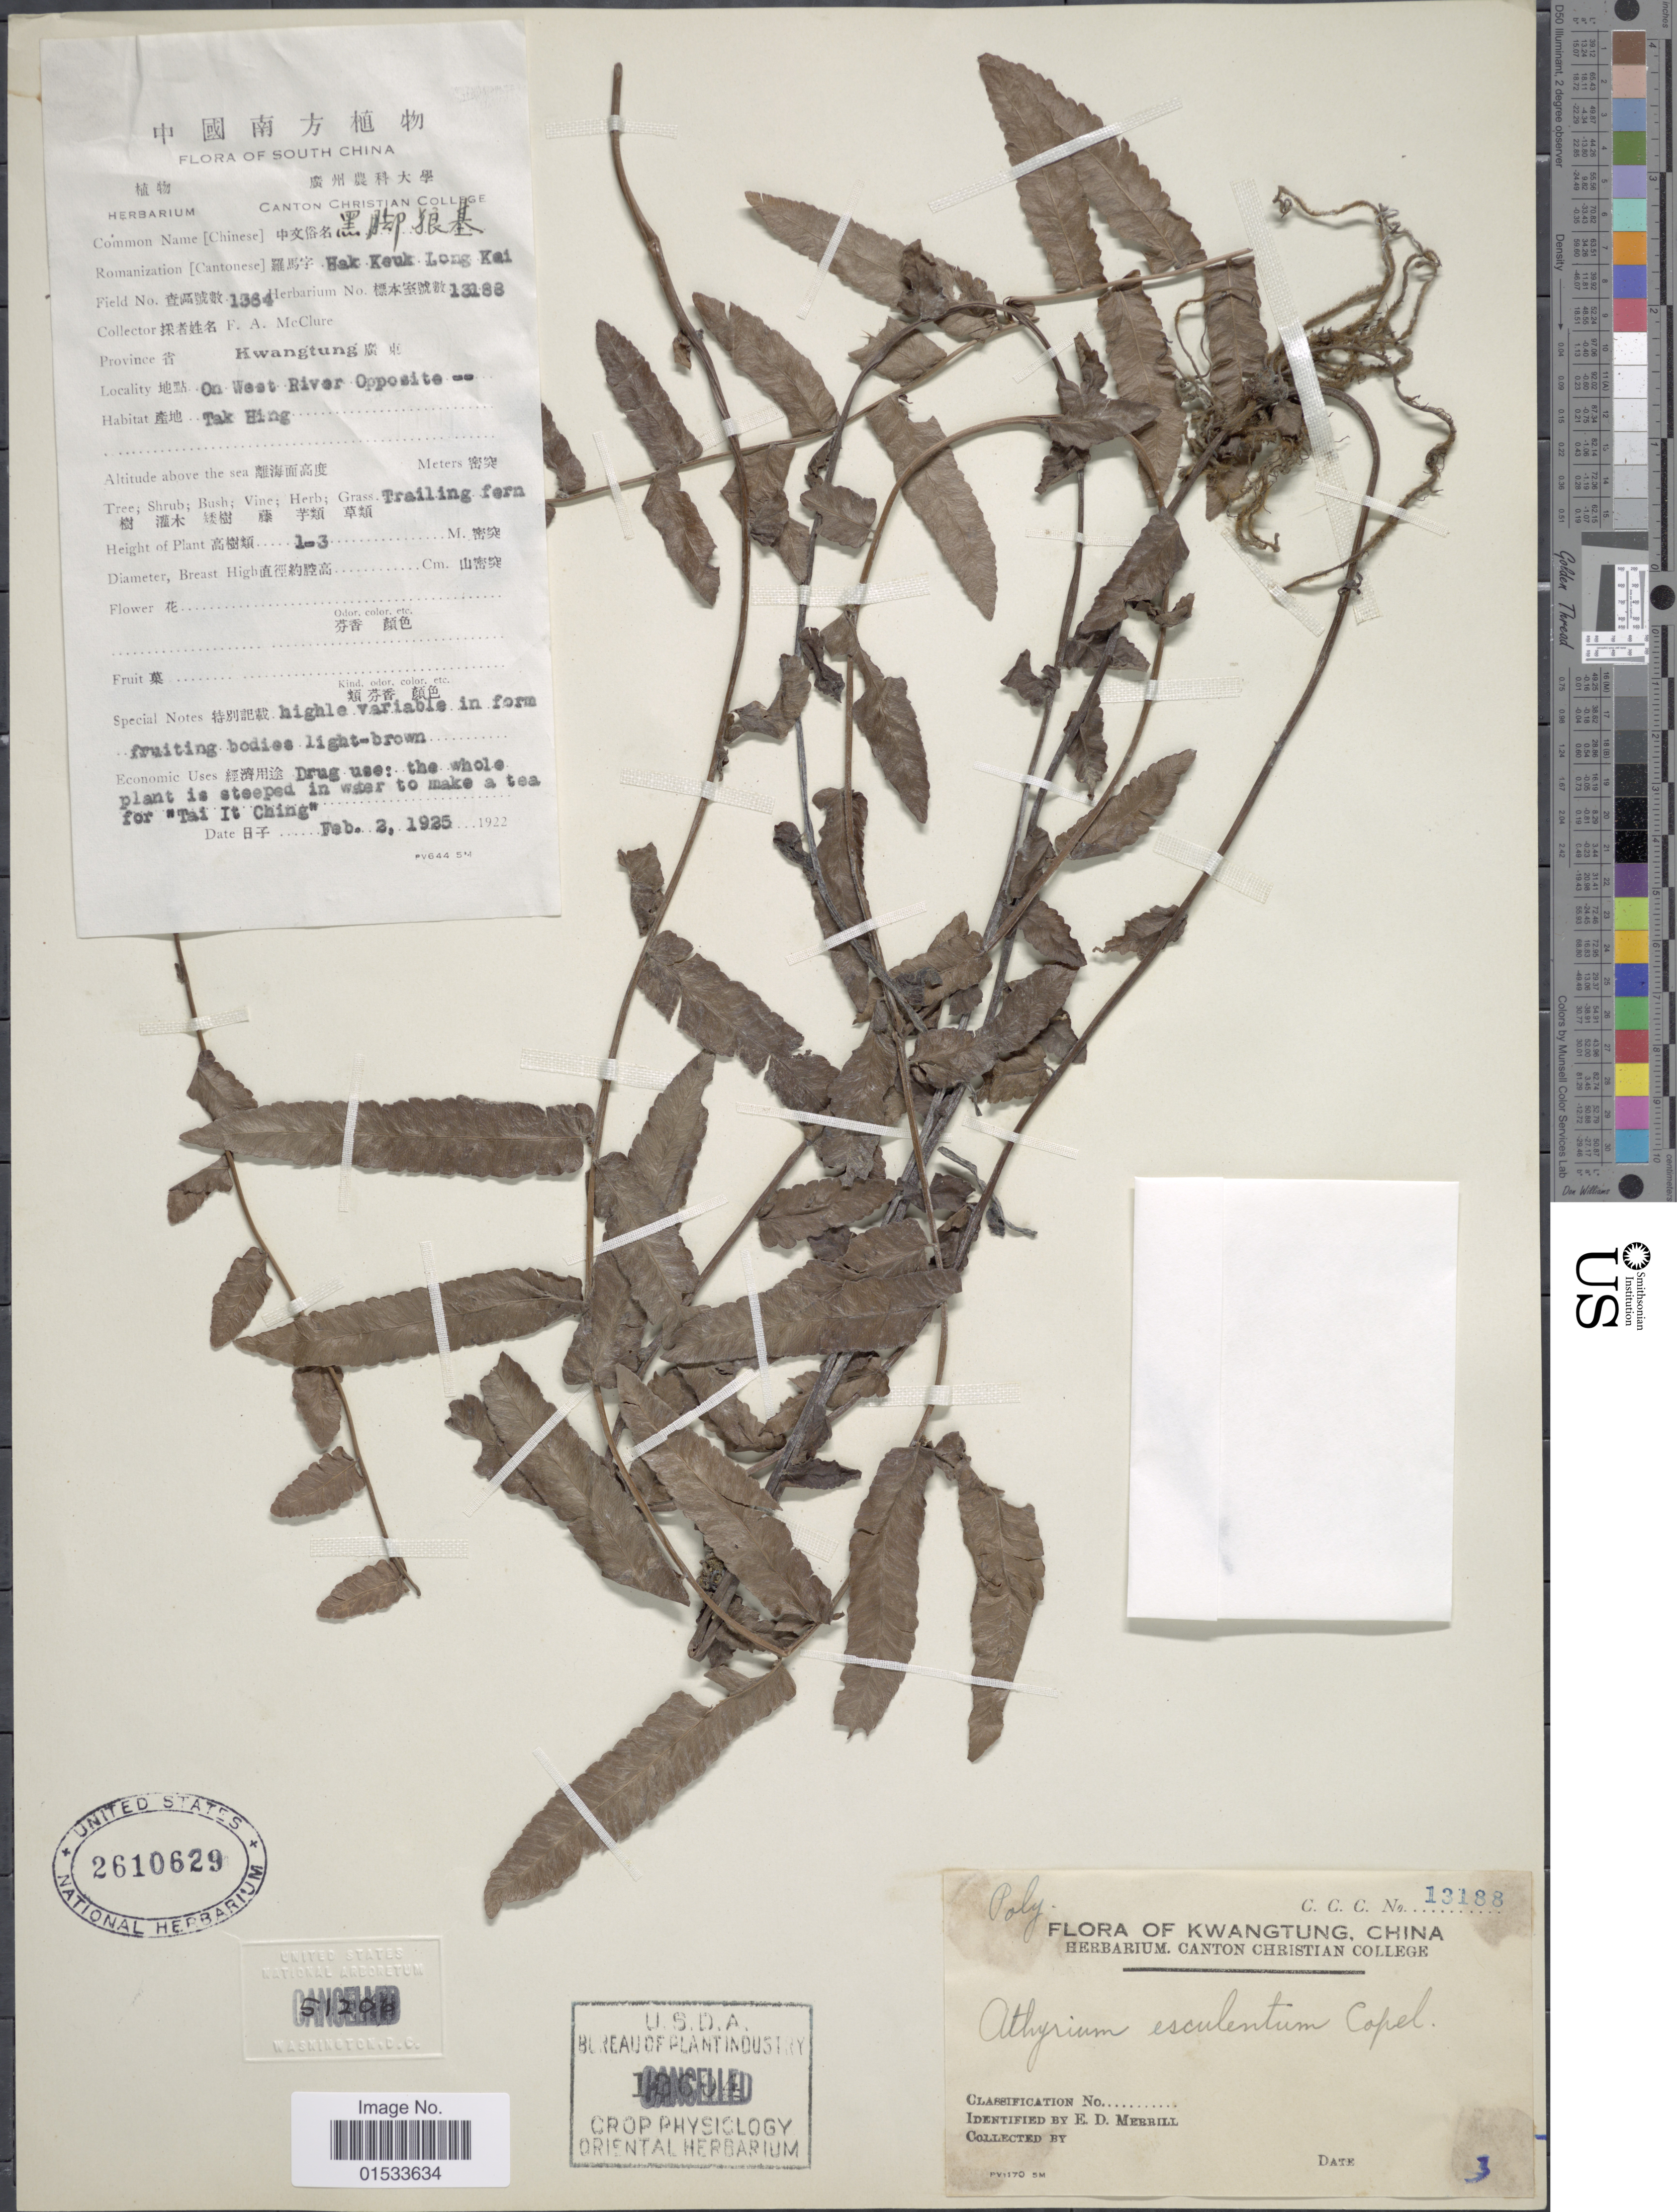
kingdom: Plantae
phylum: Tracheophyta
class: Polypodiopsida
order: Polypodiales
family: Athyriaceae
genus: Diplazium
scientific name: Diplazium esculentum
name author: (Retz.) Sw.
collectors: F. A. McClure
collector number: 1384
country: China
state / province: Guangdong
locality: South China, Kwangtung, on West River opposite, Tak Hing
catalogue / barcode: US 2610629